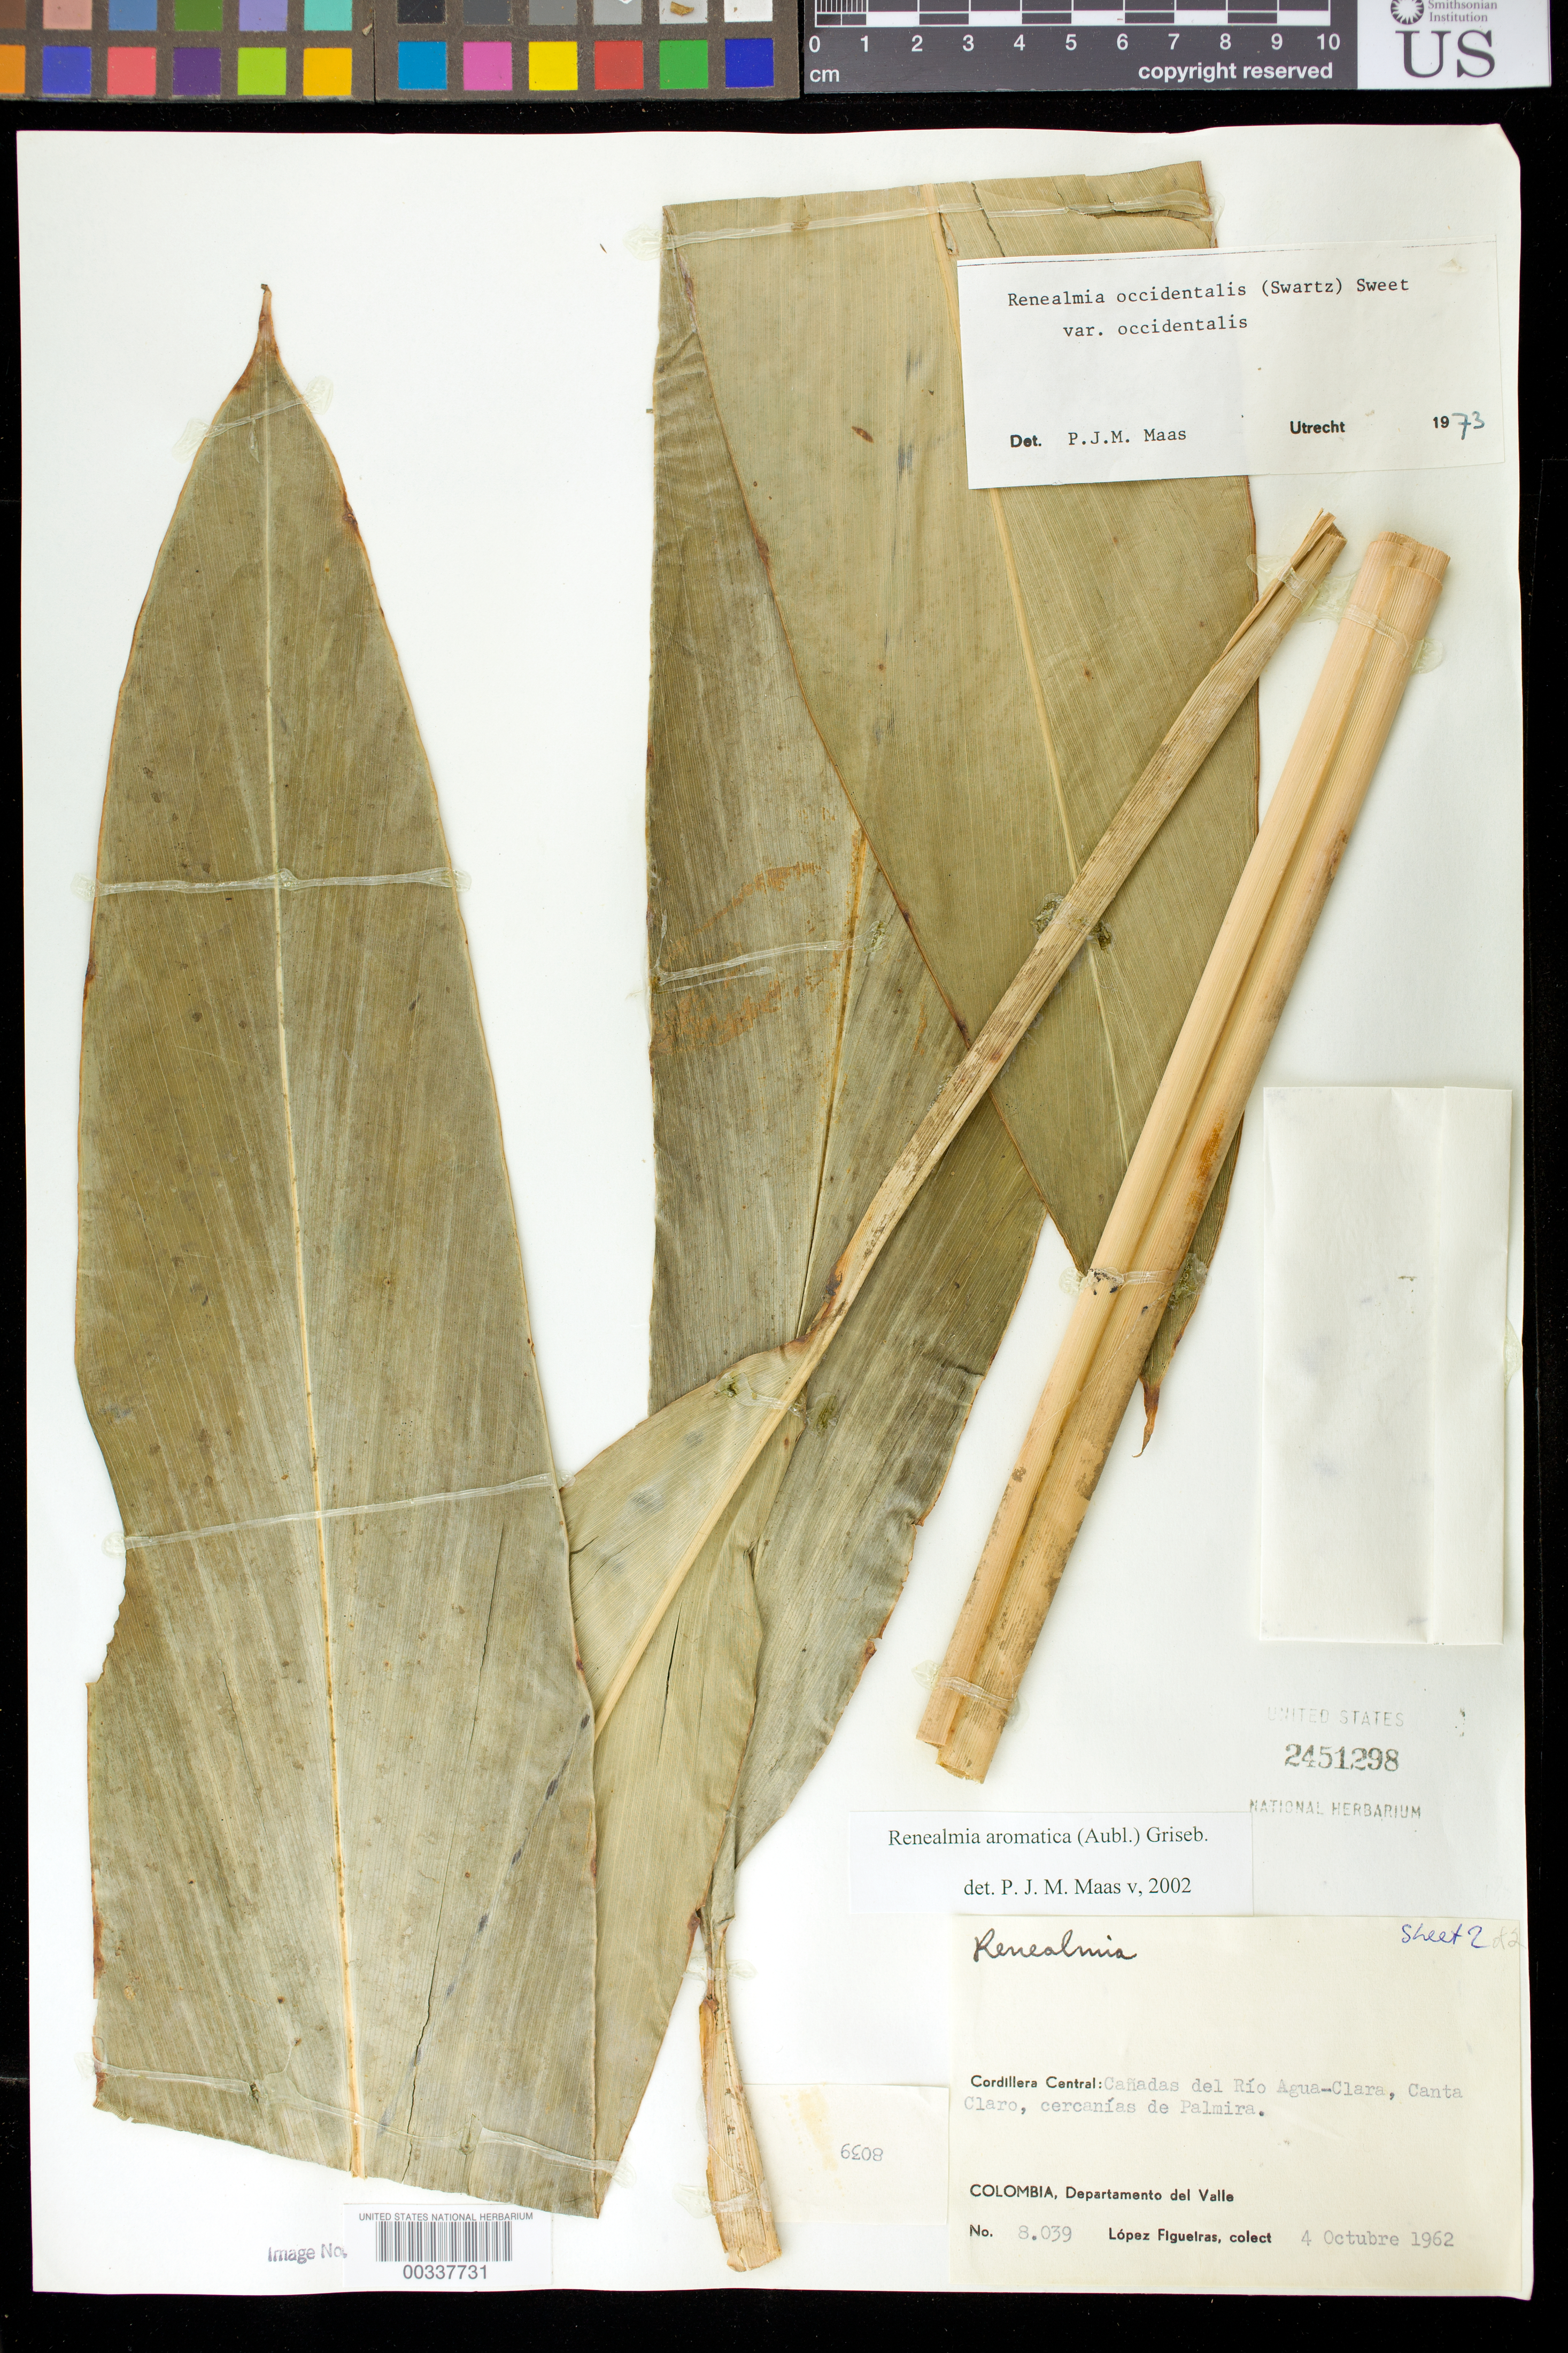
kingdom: Plantae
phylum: Tracheophyta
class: Liliopsida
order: Zingiberales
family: Zingiberaceae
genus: Renealmia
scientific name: Renealmia aromatica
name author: (Aubl.) Griseb.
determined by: Maas, Paul J. M.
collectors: M. López Figueiras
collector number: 8039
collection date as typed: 04 Oct 1962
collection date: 1962-10-04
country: Colombia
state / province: Valle del Cauca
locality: Cordillera Central; Canadas del Rio Agua Clara; Canta Claro, around Palmira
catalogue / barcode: US 2451298